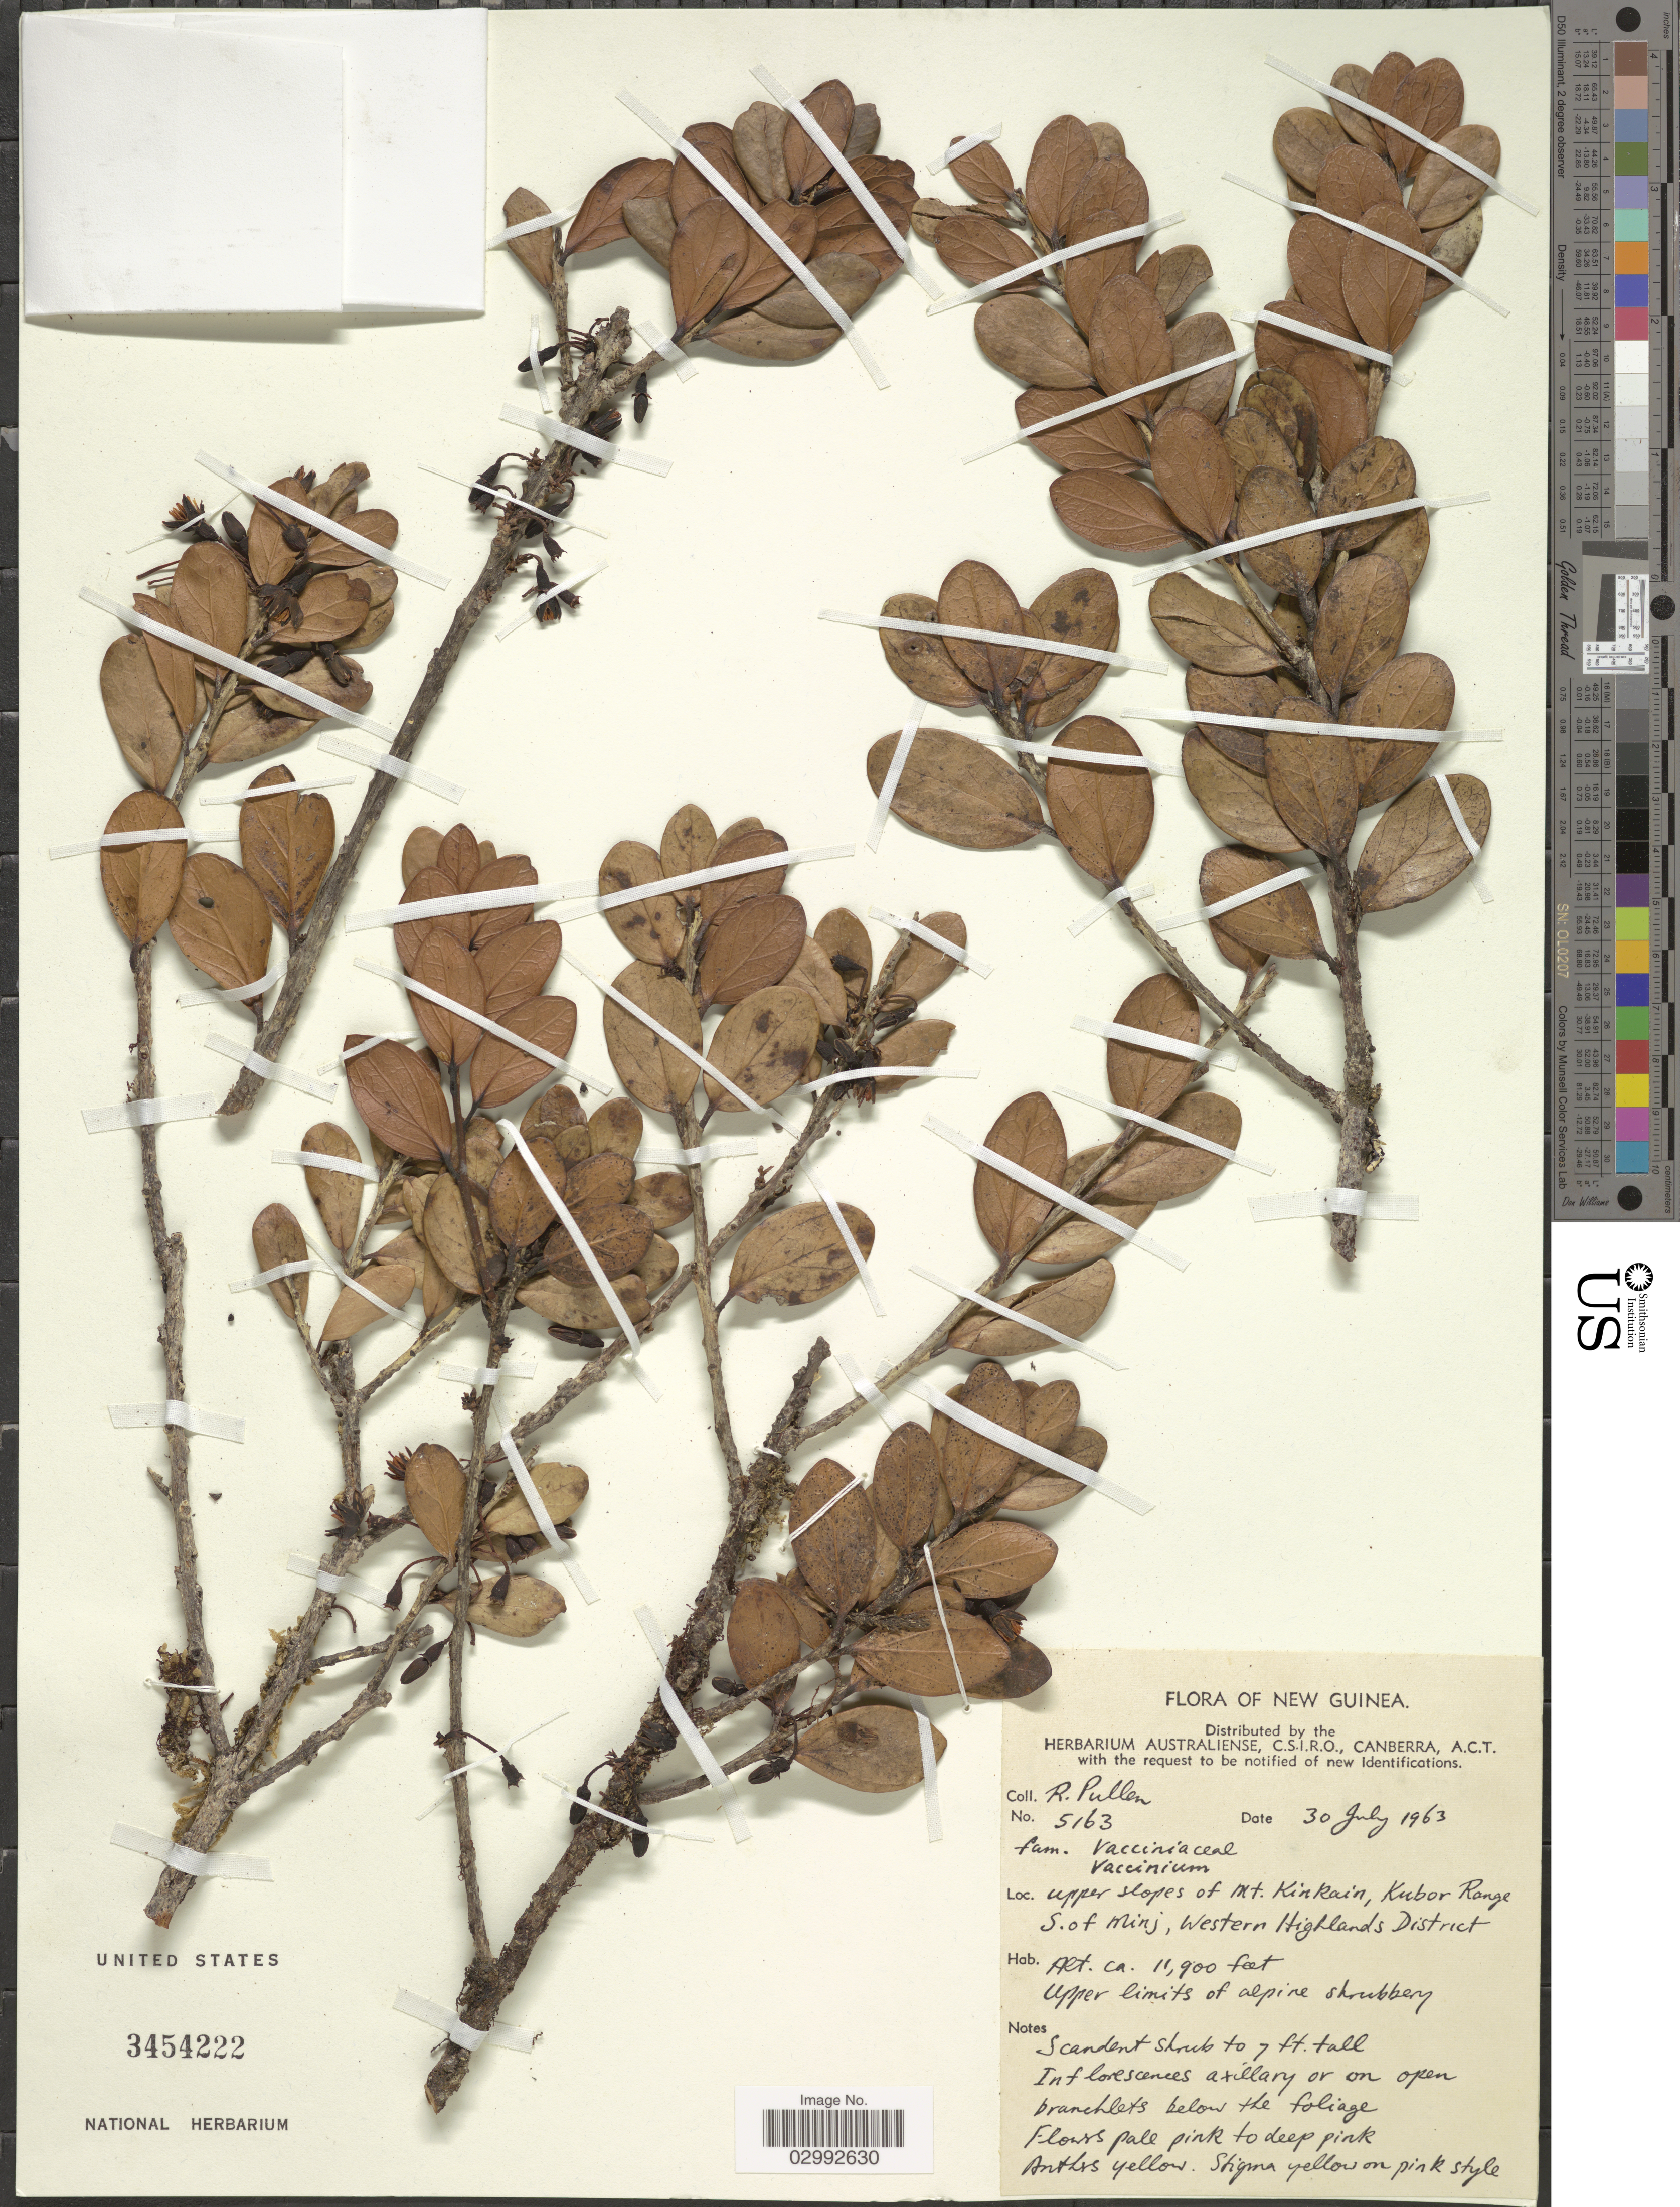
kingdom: Plantae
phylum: Tracheophyta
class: Magnoliopsida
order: Ericales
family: Ericaceae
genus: Vaccinium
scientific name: Vaccinium sp.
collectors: R. Pullen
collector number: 5163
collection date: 1963-07-30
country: Papua New Guinea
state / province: Western Highlands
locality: New Guinea, upper slopes of Mt. Kinkain, Kubor Range S. of Minj, Western Highlands District.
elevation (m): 3627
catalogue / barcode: US 3454222